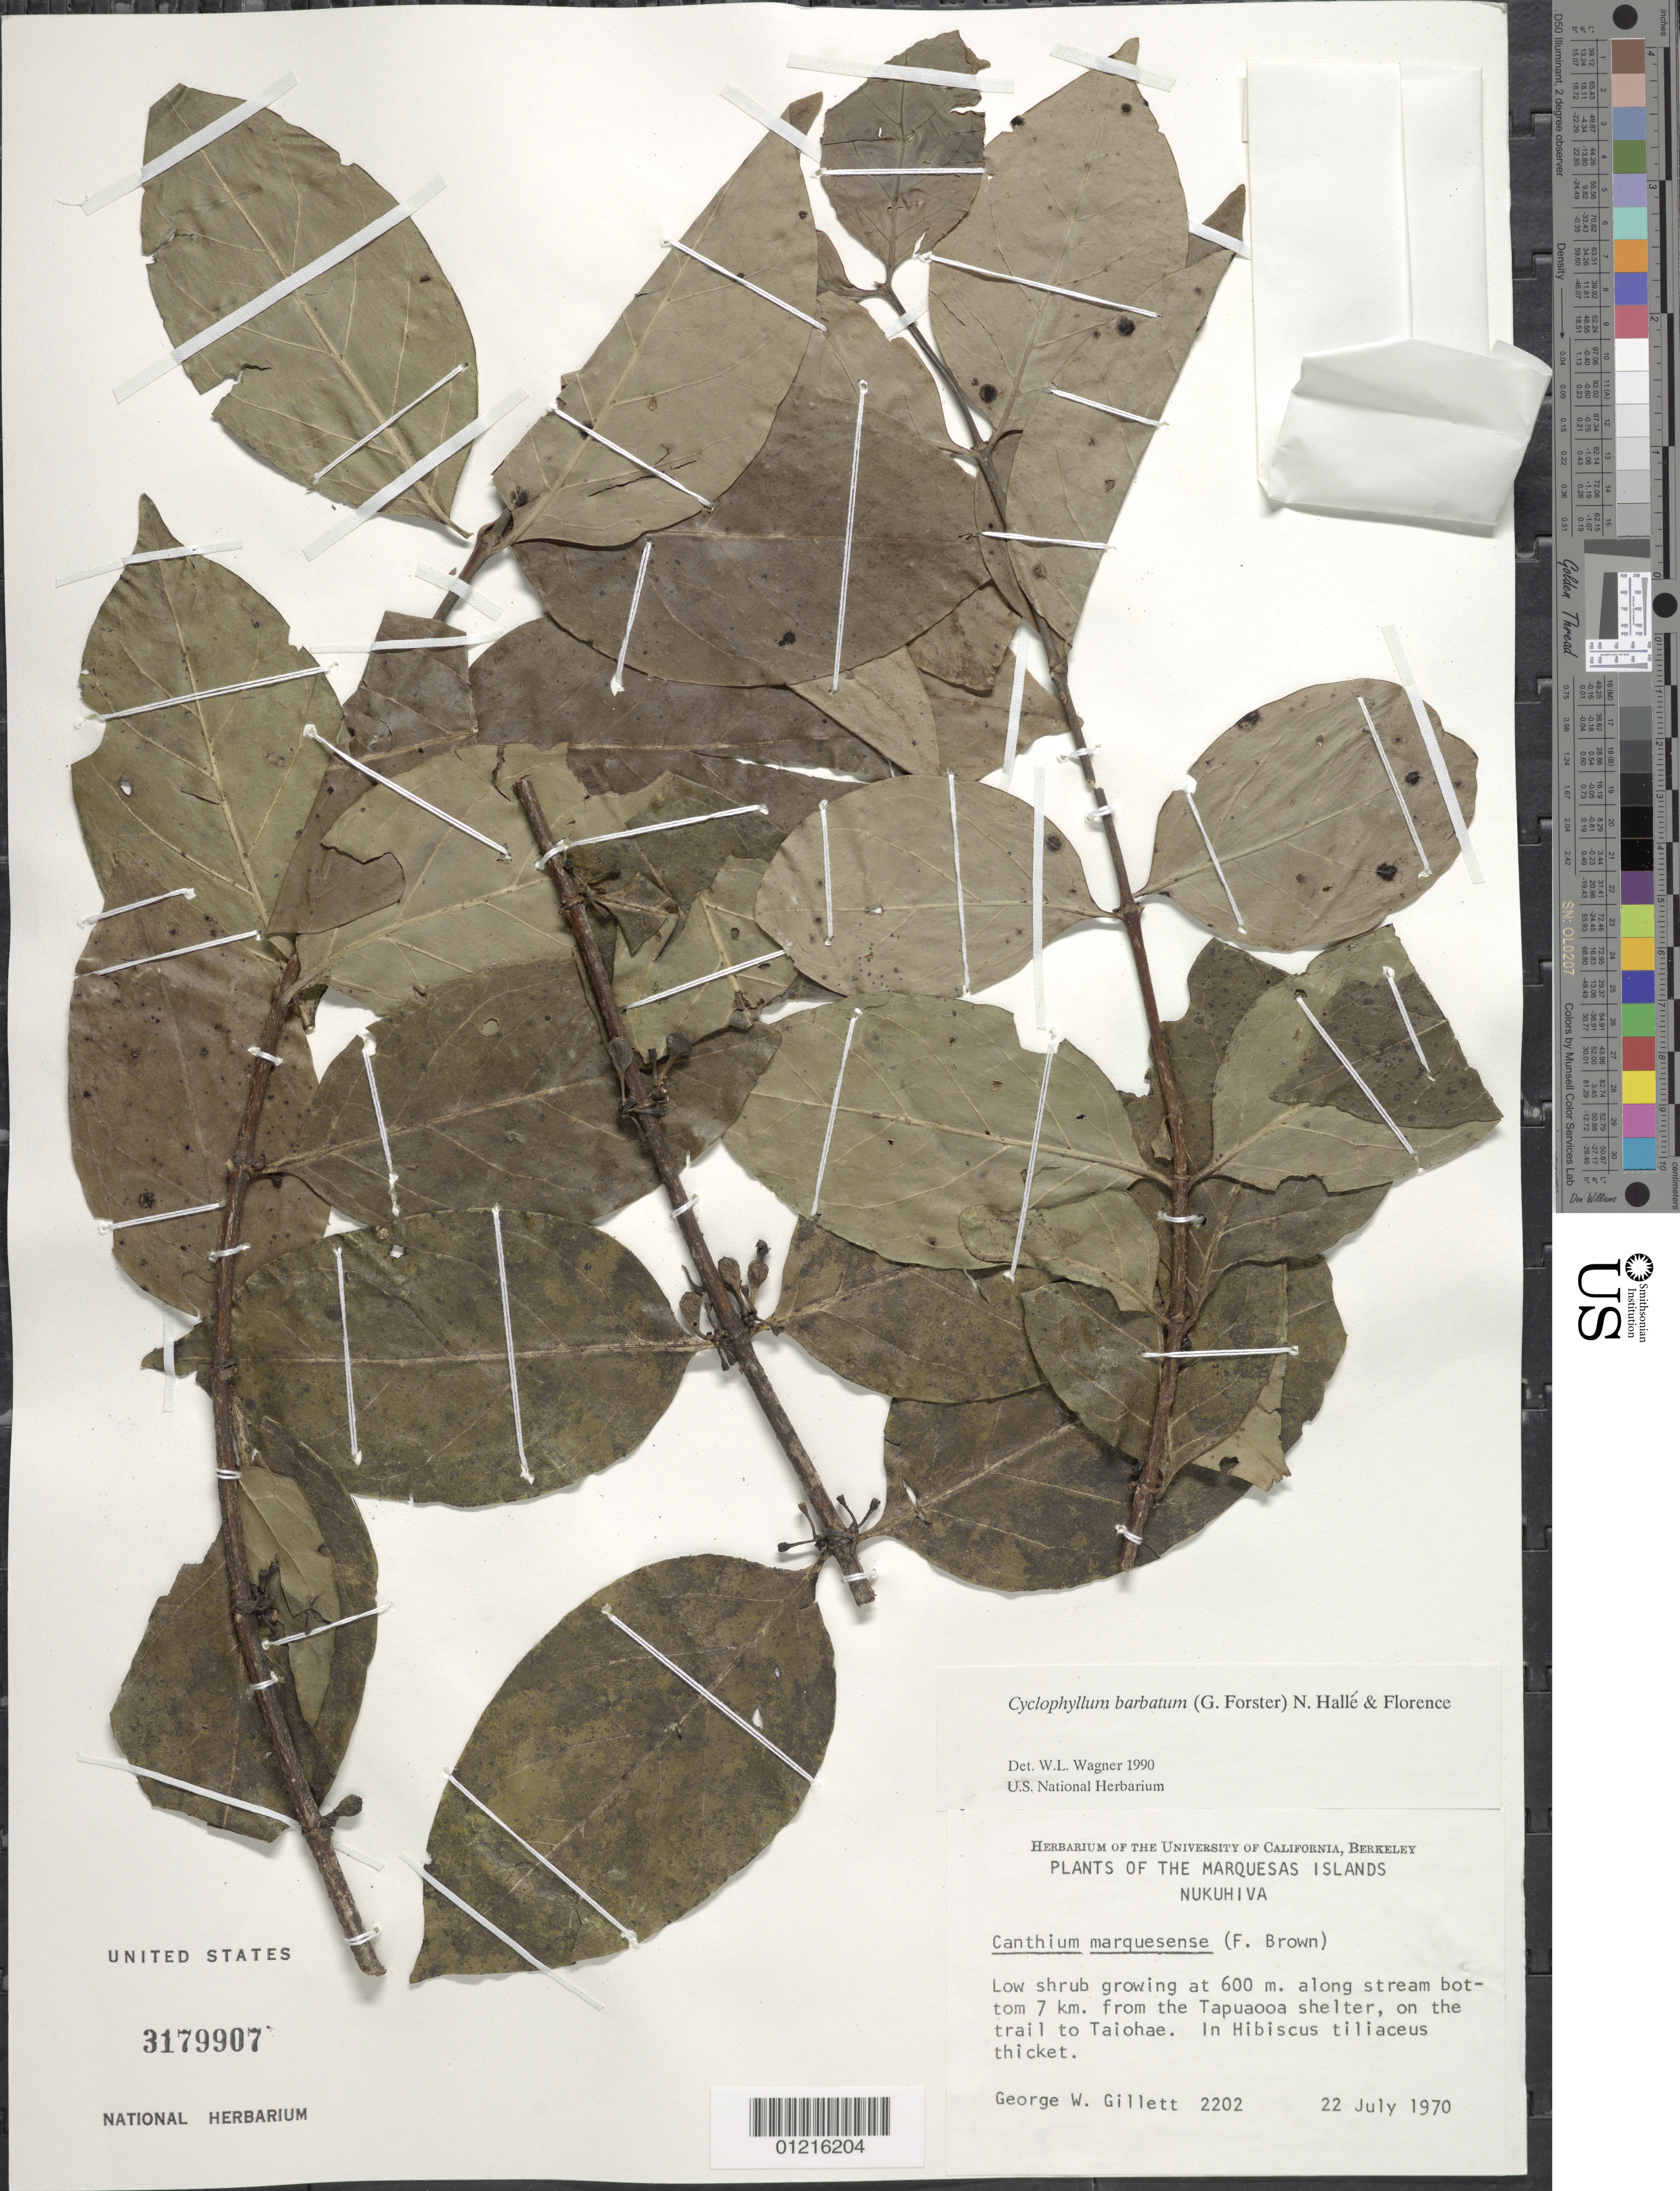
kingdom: Plantae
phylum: Tracheophyta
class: Magnoliopsida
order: Gentianales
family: Rubiaceae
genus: Cyclophyllum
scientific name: Cyclophyllum barbatum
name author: (G. Forst.) N. Hallé & J. Florence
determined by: Wagner, W. L., (BOT), Smithsonian Institution - National Museum of Natural History (UNITED STATES)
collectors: G. Gillett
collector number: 2202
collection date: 1970-07-22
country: French Polynesia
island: Nuku Hiva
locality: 7 km from Tapuaooa shelter, on the trail to Taiohae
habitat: Along stream bottom in Hibiscus tiliaceus thicket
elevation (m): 600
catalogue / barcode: US 3179907